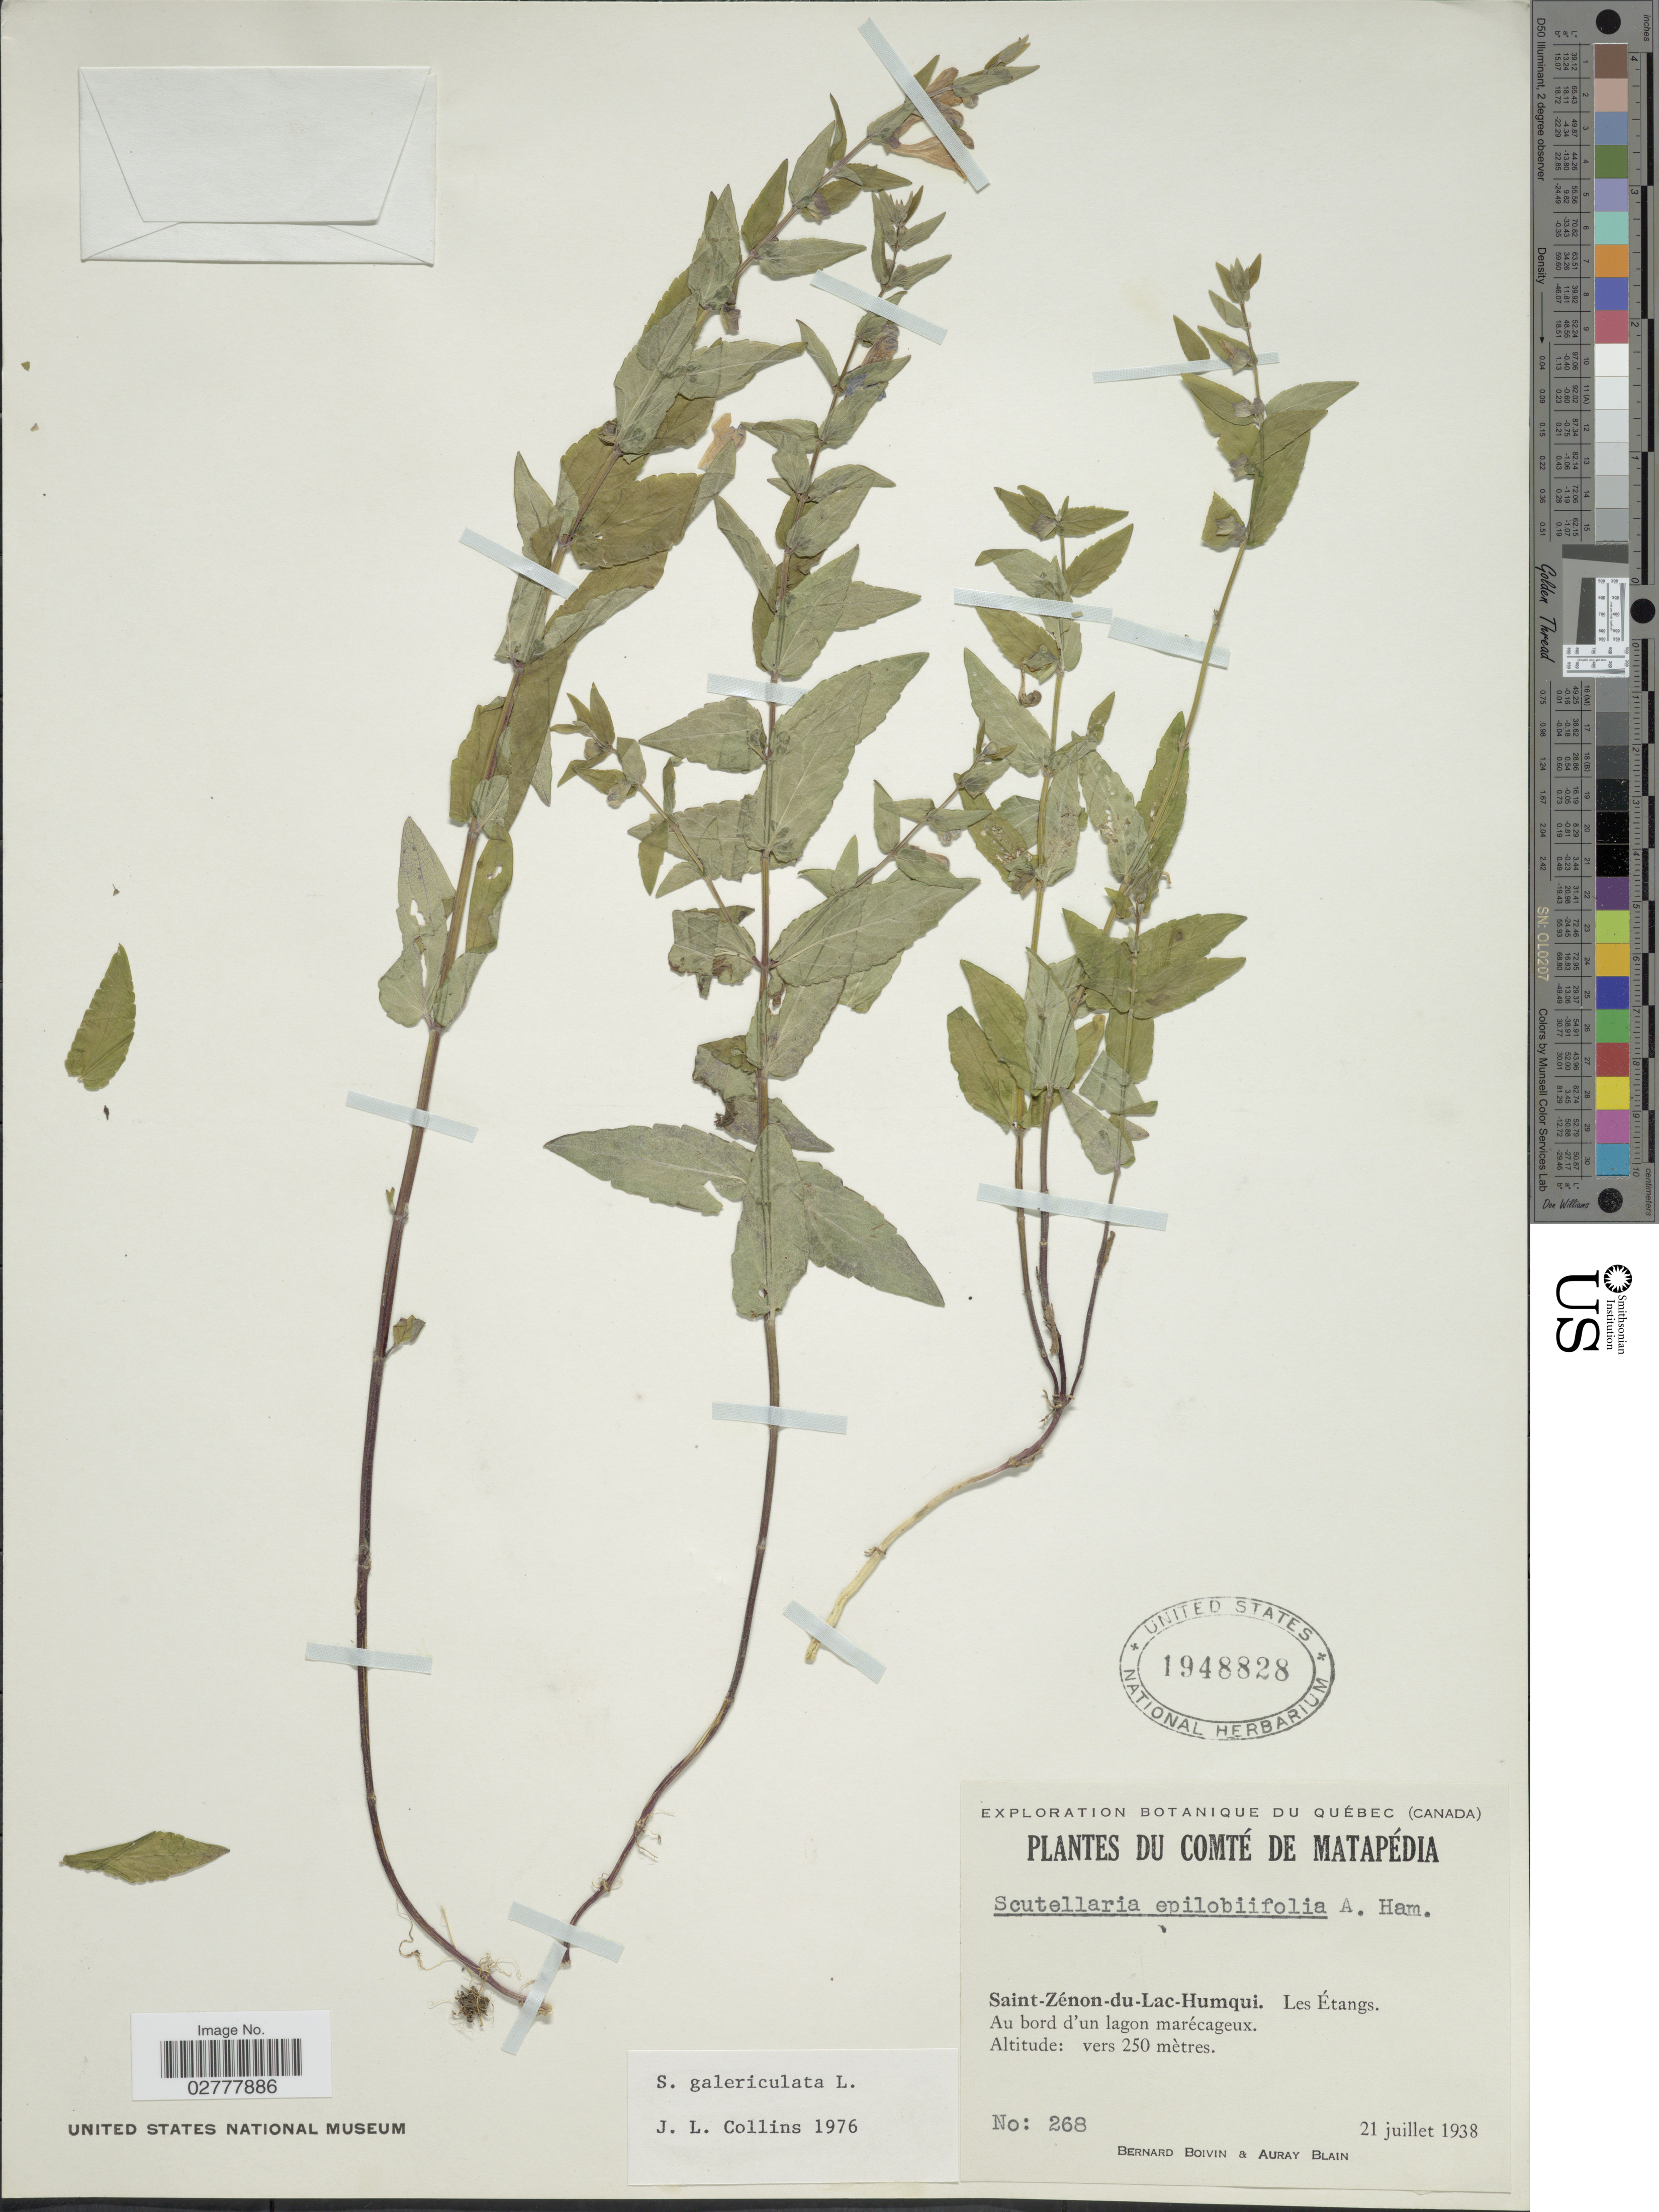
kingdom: Plantae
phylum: Tracheophyta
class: Magnoliopsida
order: Lamiales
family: Lamiaceae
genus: Scutellaria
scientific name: Scutellaria galericulata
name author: L.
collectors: J. R. B. Boivin & A. Blain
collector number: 268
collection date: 1938-07-21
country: Canada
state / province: Quebec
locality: Comté de Matapédia. Saint-Zénon-du-Lac-Humqui. Les Étangs. Au bord d'un lagon marécageux.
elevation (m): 250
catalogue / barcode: US 1948828